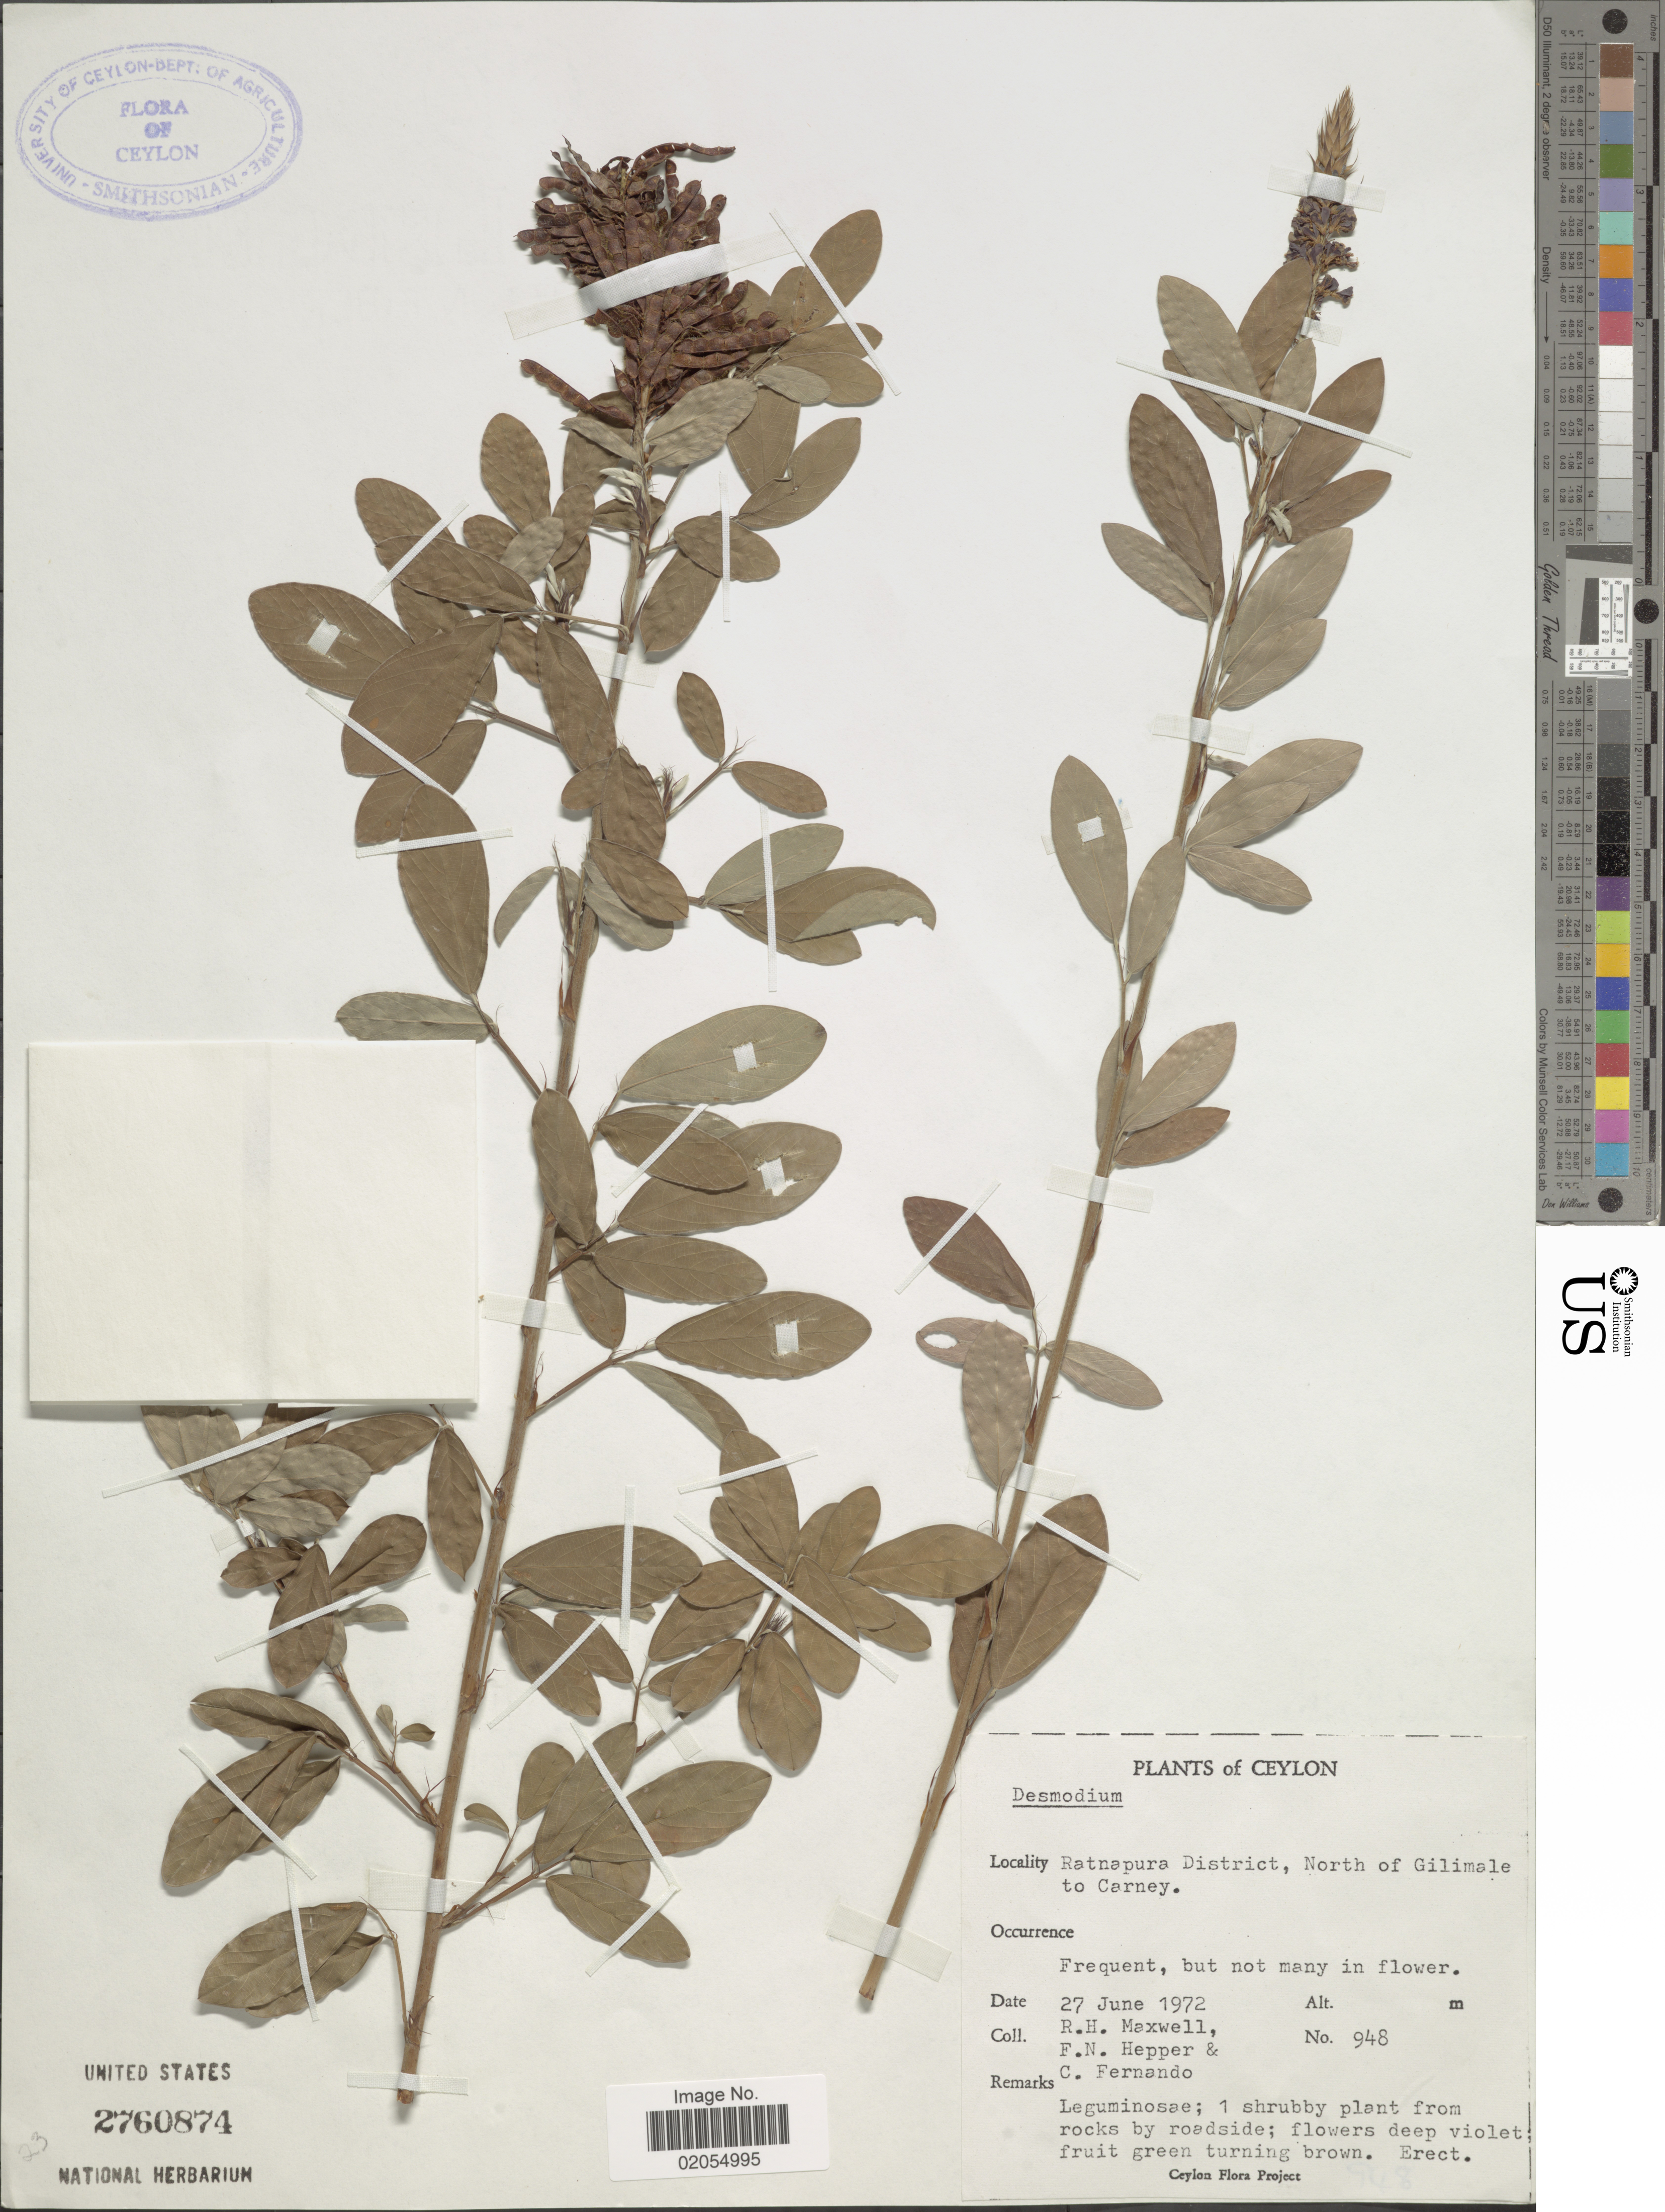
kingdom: Plantae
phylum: Tracheophyta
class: Magnoliopsida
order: Fabales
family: Fabaceae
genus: Grona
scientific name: Grona heterocarpos var. strigosa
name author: (Meeuwen) H. Ohashi & K. Ohashi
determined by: Strong, Mark T., (BOT), Smithsonian Institution - National Museum of Natural History (UNITED STATES)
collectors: R. Maxwell, F. Hepper & C. Fernando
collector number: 948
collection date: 1972-06-27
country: Sri Lanka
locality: Ceylon. Ratnapura District, North of Gilimale to Carney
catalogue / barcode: US 2760874